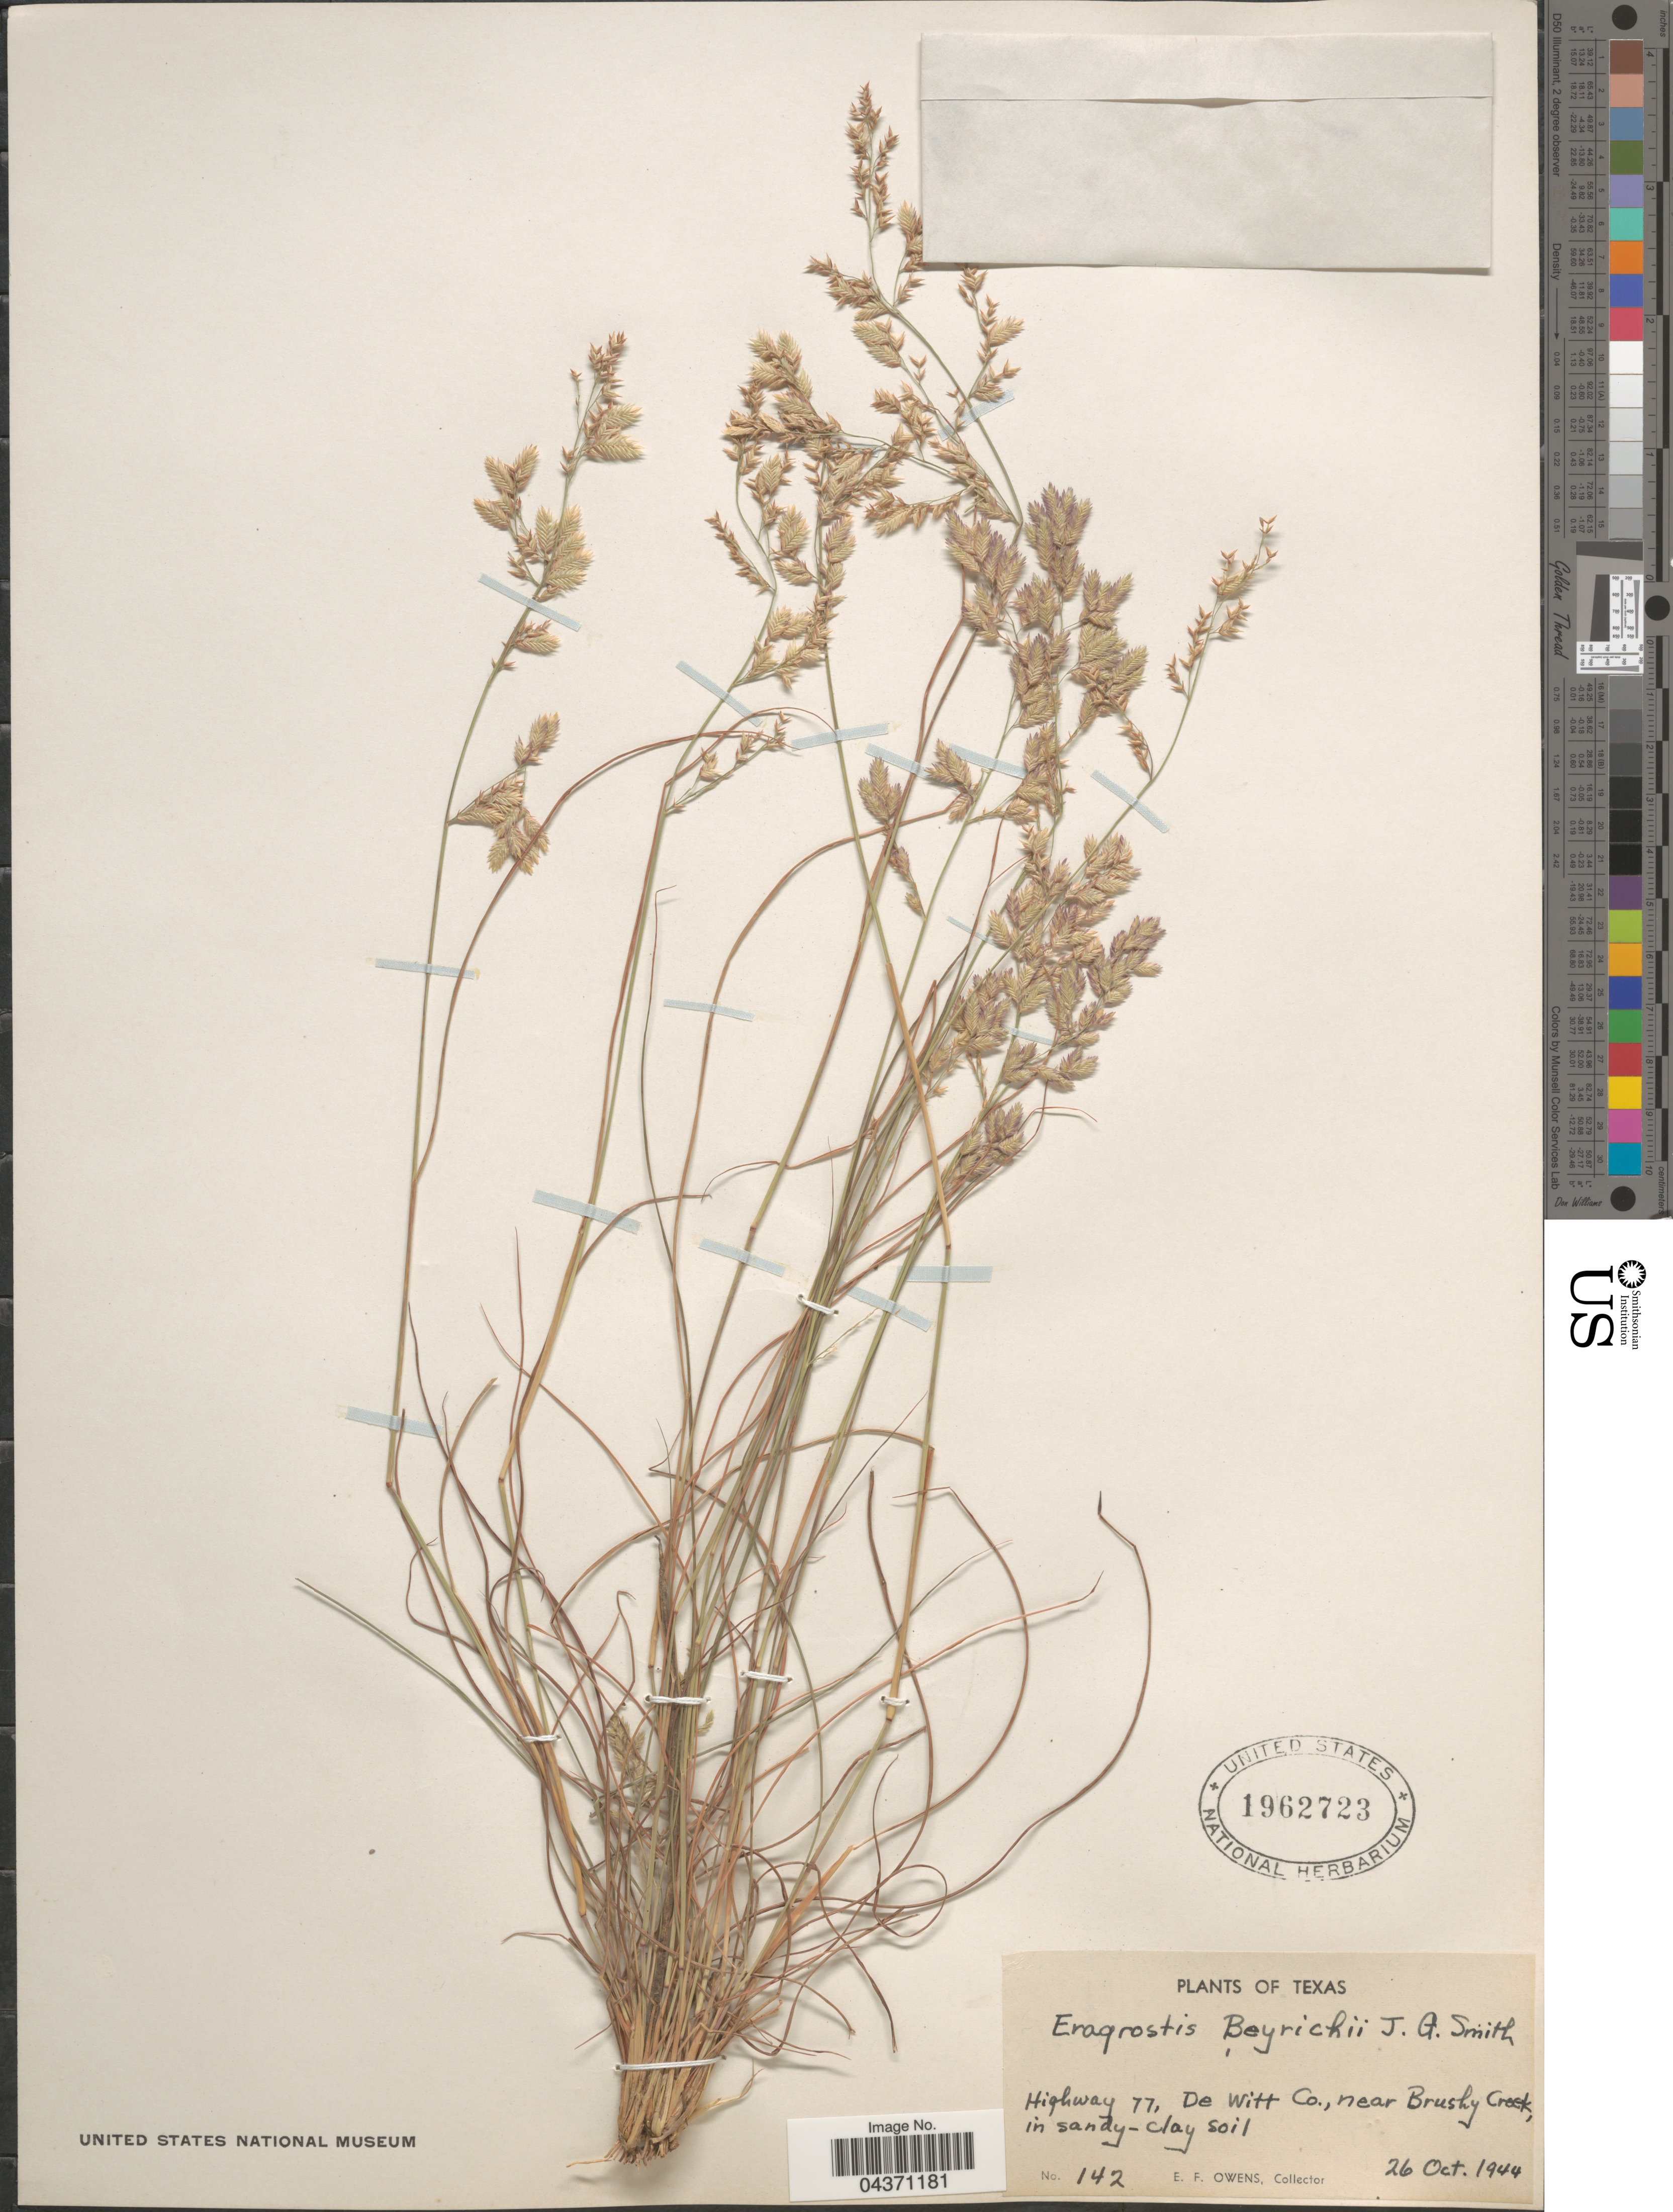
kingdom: Plantae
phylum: Tracheophyta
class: Liliopsida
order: Poales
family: Poaceae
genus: Eragrostis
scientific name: Eragrostis secundiflora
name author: J. Presl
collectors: E. Owens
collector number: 142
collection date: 1944-10-26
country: United States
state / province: Texas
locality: Highway 77, De Witt Co., near Brushy Creek, in sandy-clay soil.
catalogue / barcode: US 1962723